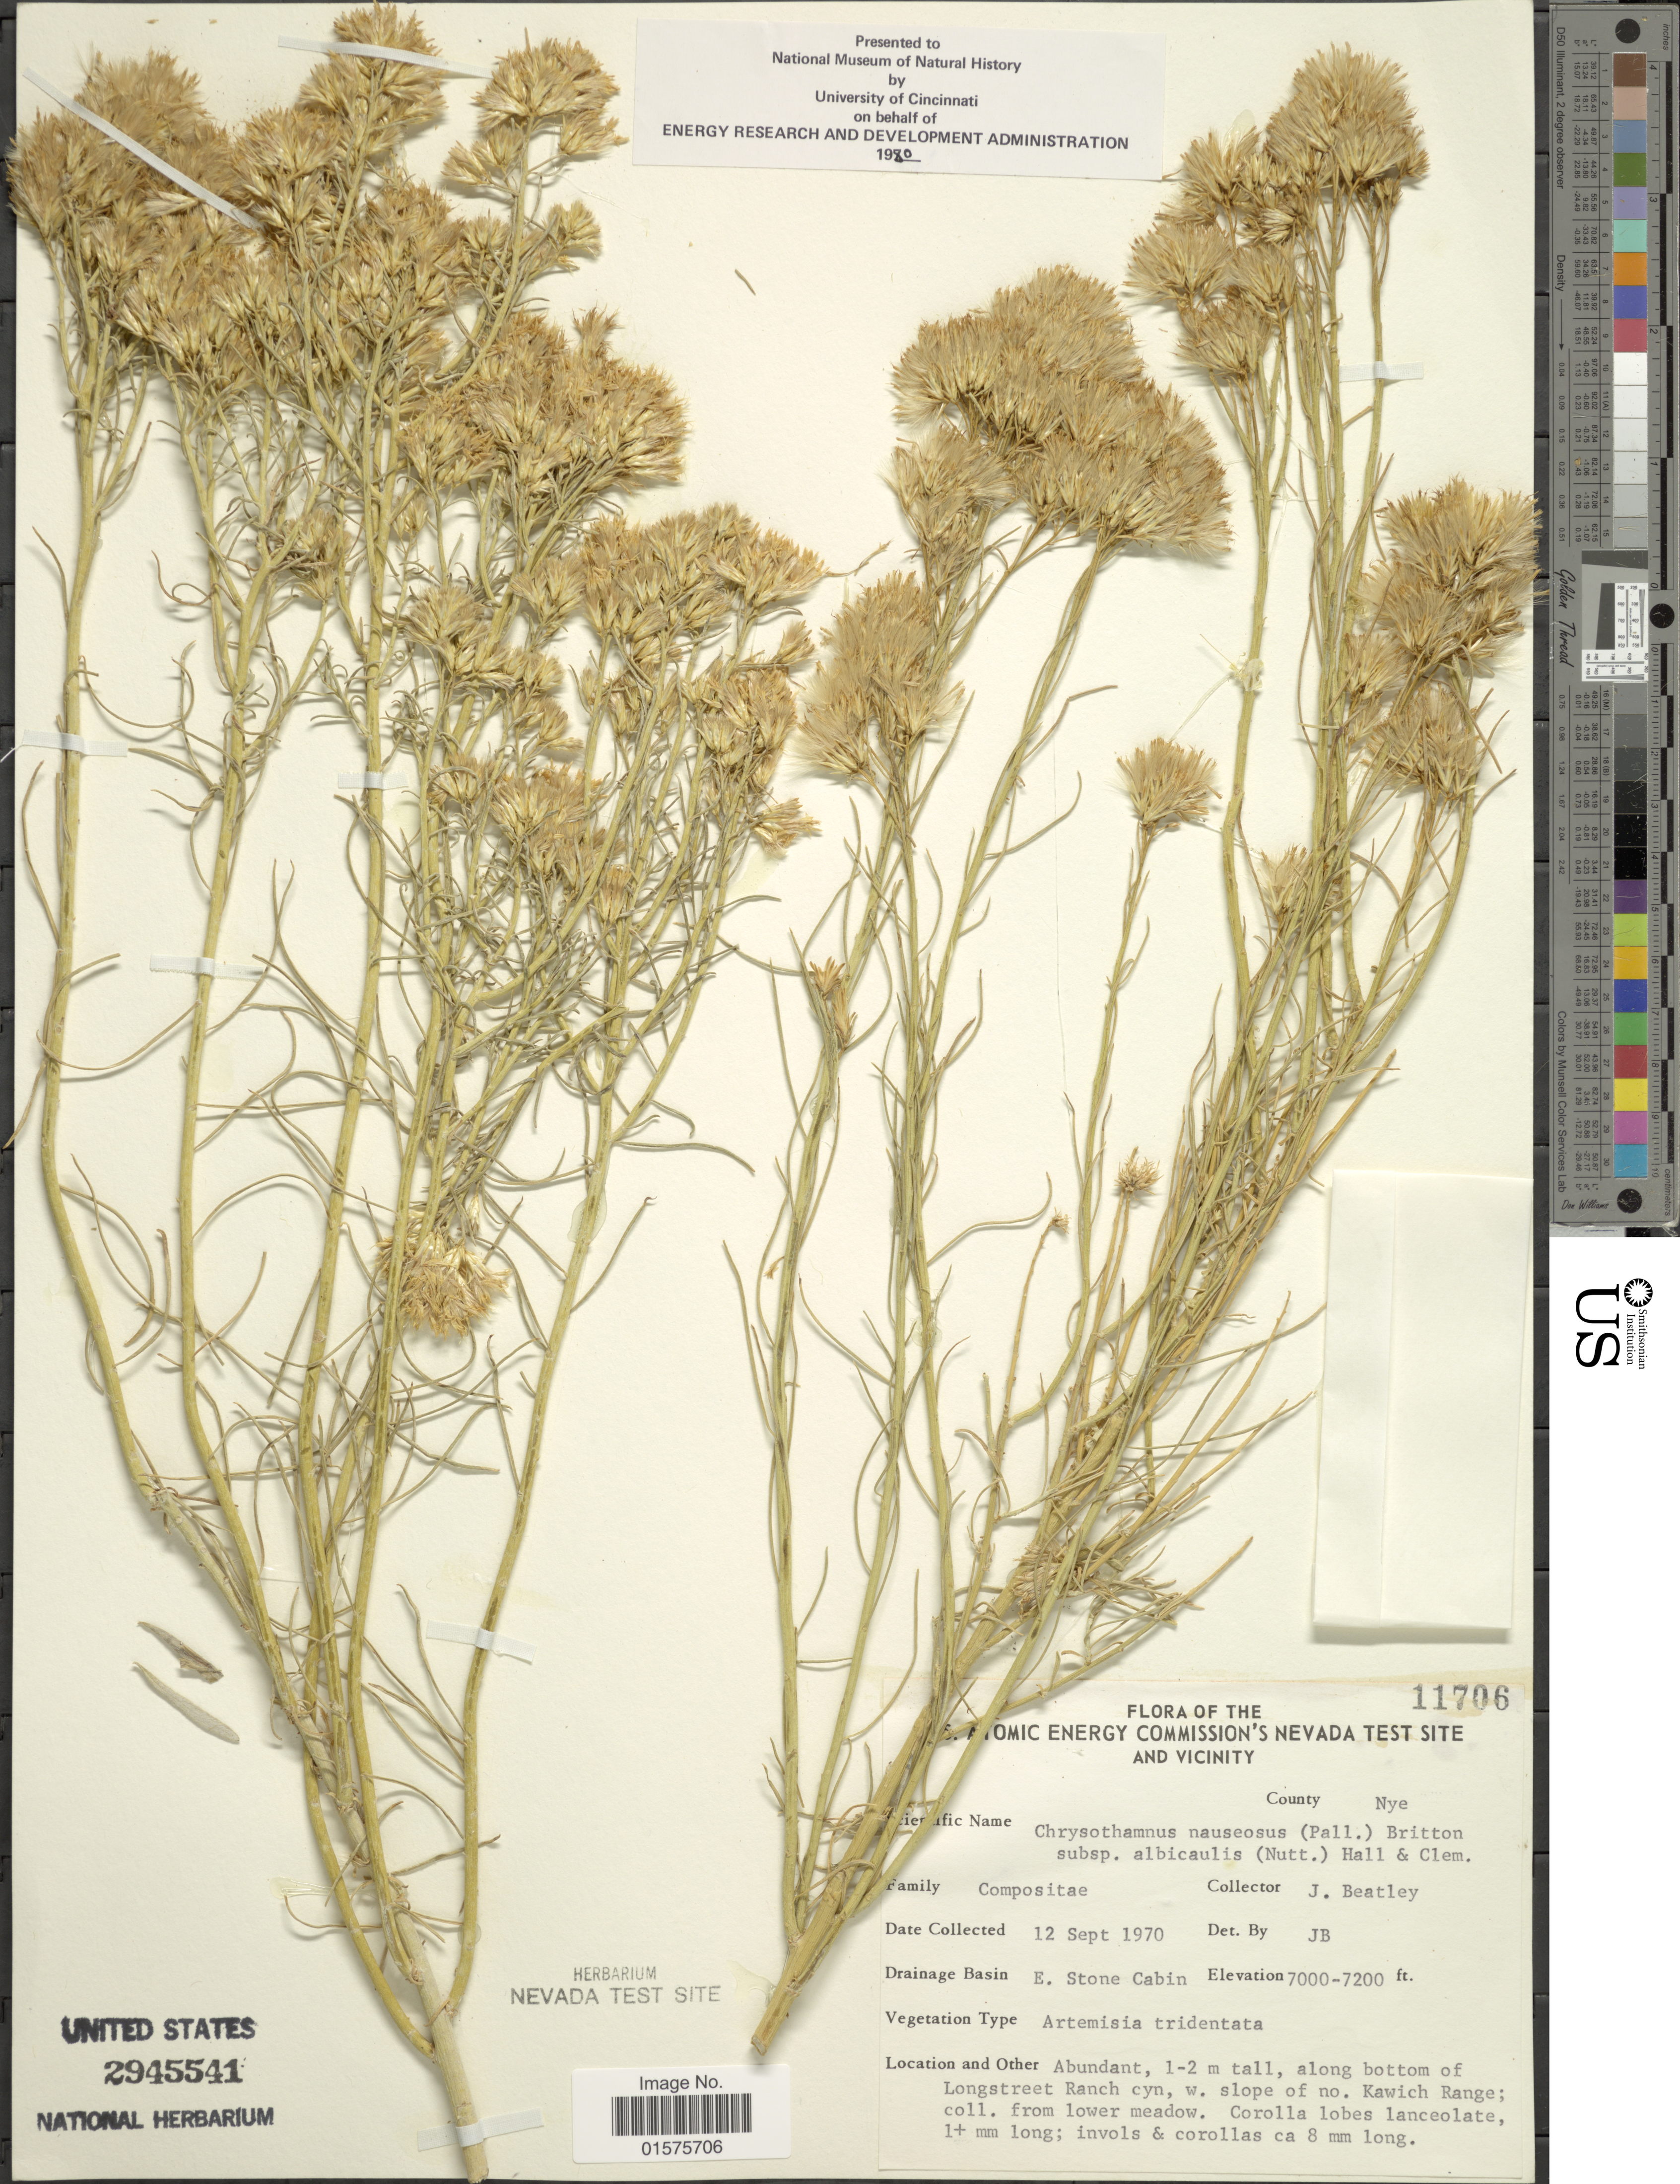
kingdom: Plantae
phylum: Tracheophyta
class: Magnoliopsida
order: Asterales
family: Asteraceae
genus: Ericameria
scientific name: Ericameria nauseosa var. oreophila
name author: (A. Nelson) G.L. Nesom & G.I. Baird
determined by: Urbatsch, Lowell E., Curator (LSU), Louisiana State University (UNITED STATES)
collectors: J. C. Beatley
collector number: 11706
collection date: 1970-09-12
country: United States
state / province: Nevada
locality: U. S. Atomic Commission's Nevada Test Site and vicinity. County Nye. Drainage Basin E. Stone Cabin. along bottom of Longstreet Ranch cyn, w. slope of no. Kawich Range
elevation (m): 2134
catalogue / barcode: US 2945541